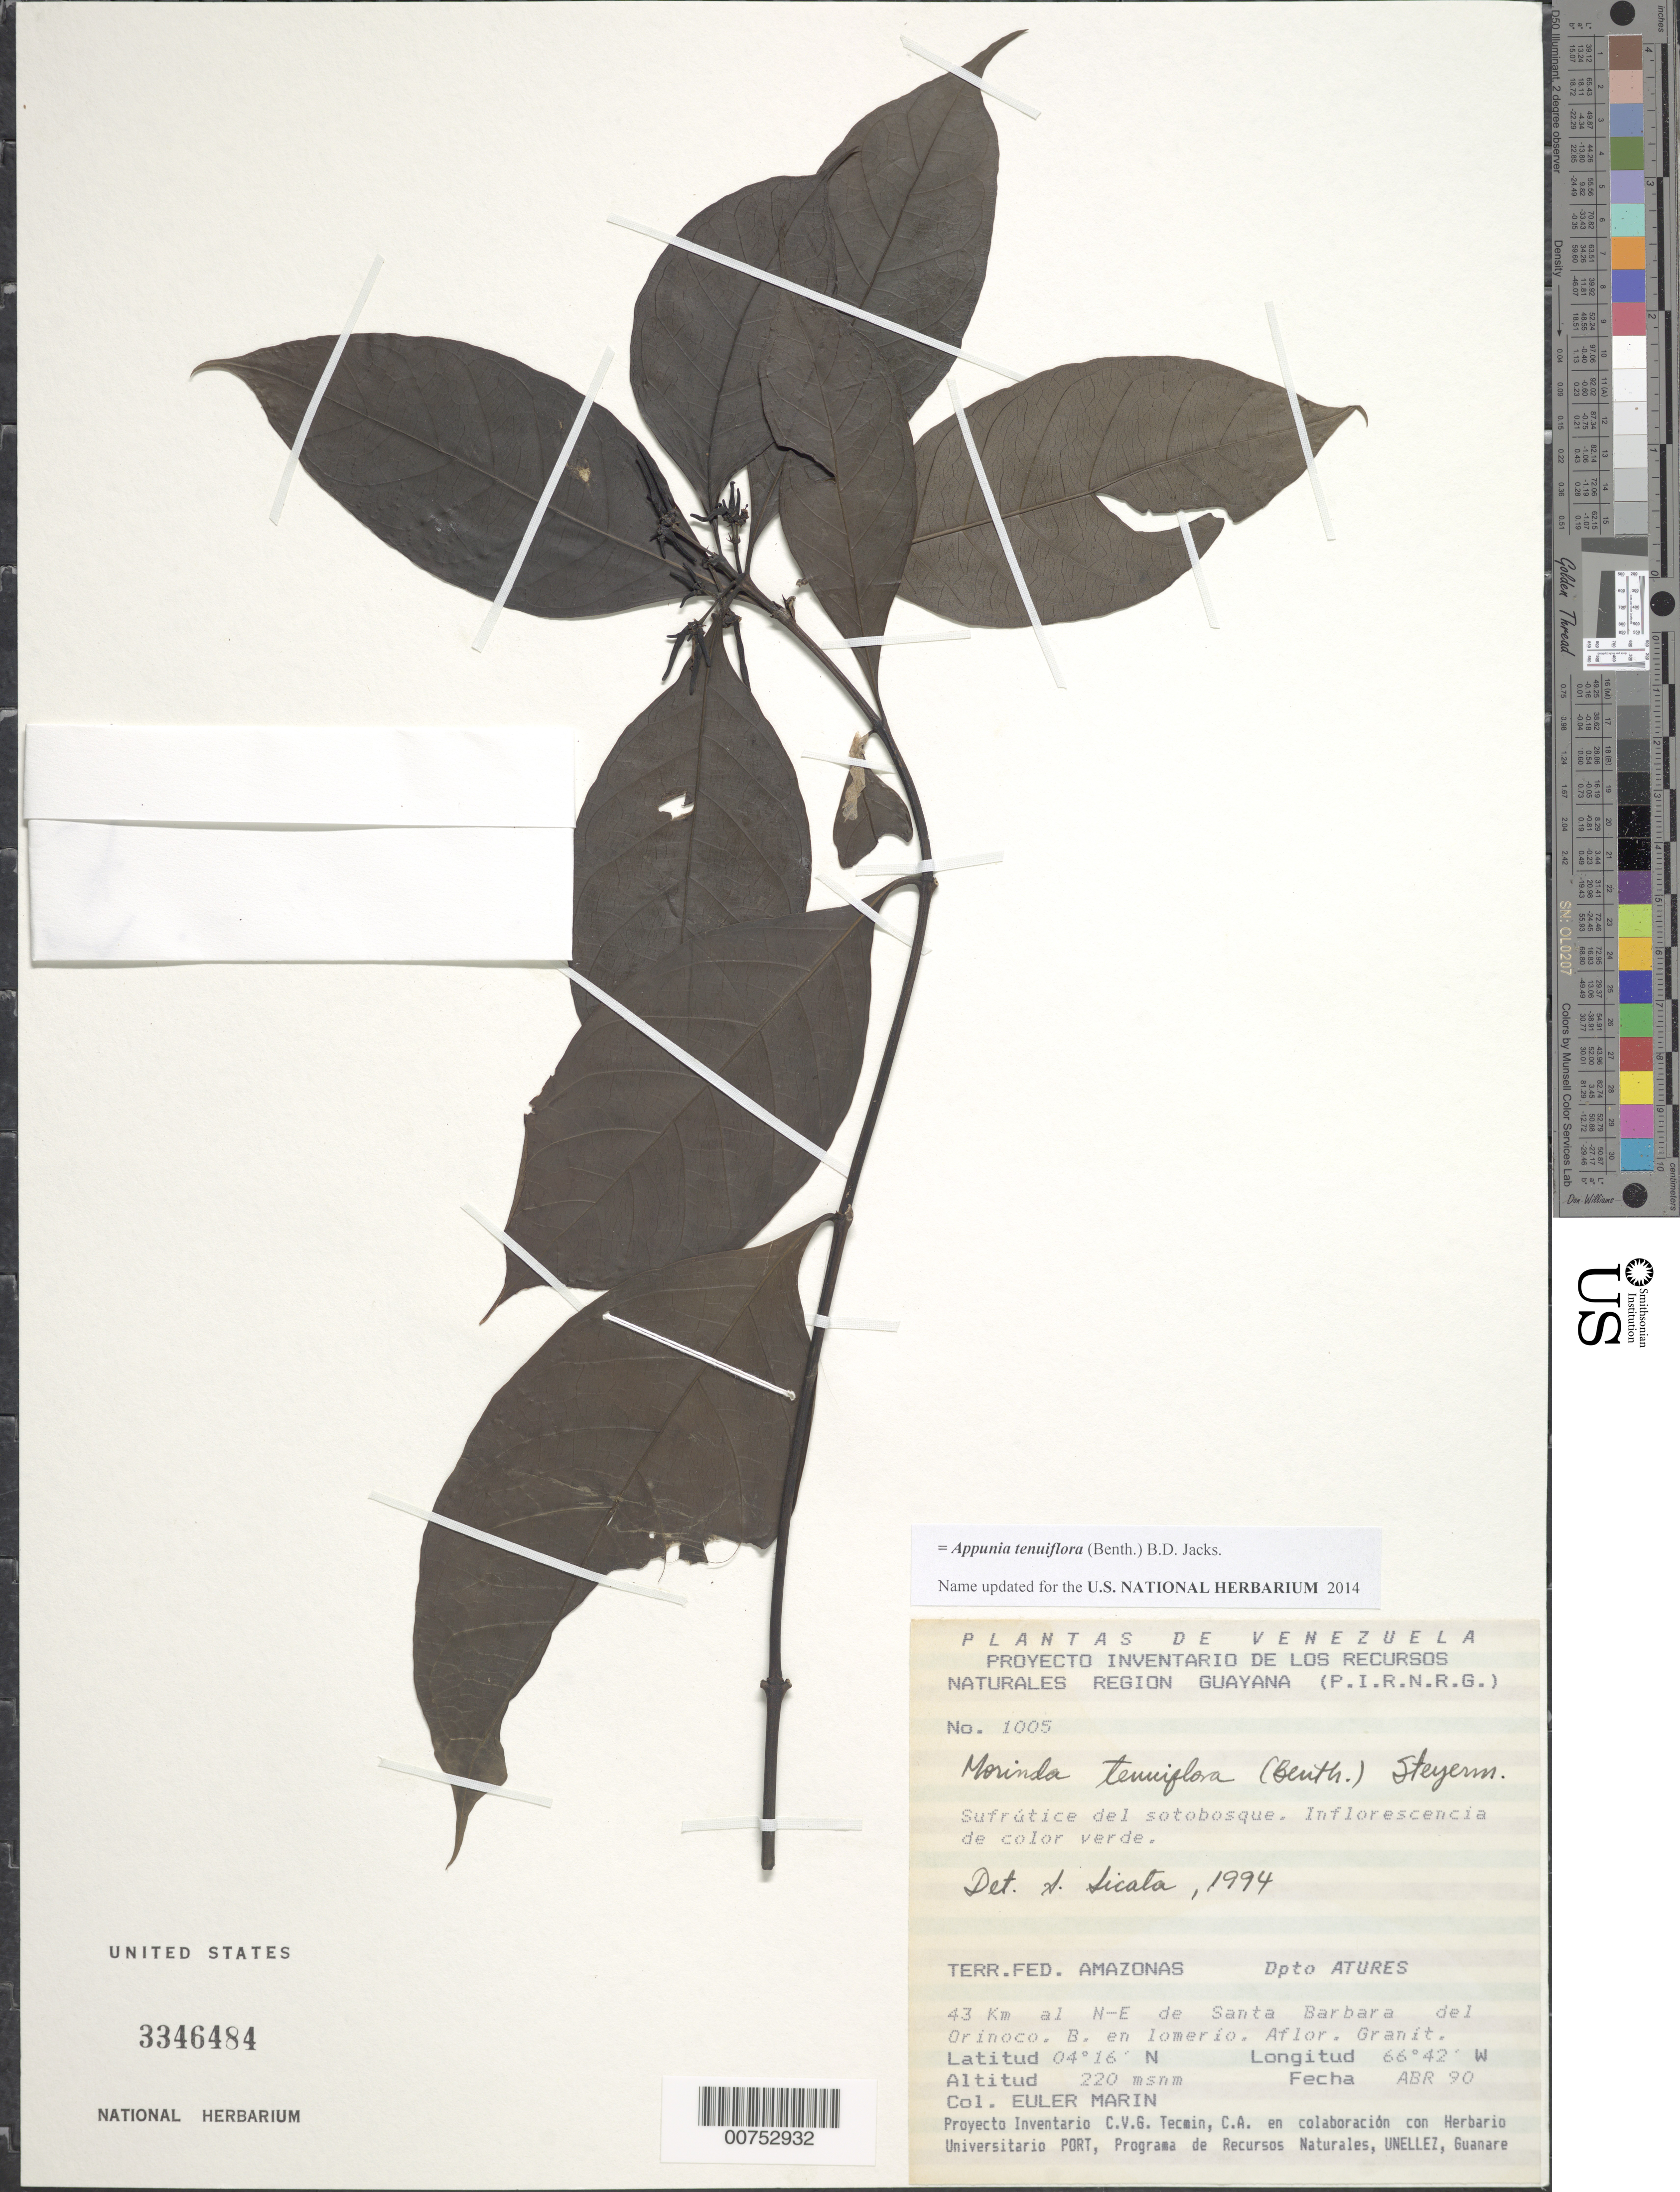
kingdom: Plantae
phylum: Tracheophyta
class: Magnoliopsida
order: Gentianales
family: Rubiaceae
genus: Appunia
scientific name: Appunia tenuiflora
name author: (Benth.) Hook. f. ex B.D. Jacks.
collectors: E. Marin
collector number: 1005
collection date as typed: Apr-90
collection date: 1990-04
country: Venezuela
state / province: Amazonas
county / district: Atures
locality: Santa Barbara del Orinoco, 43 km al NE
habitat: Lomerio; aflor. granítica; sotobosque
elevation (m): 220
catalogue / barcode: US 3346484